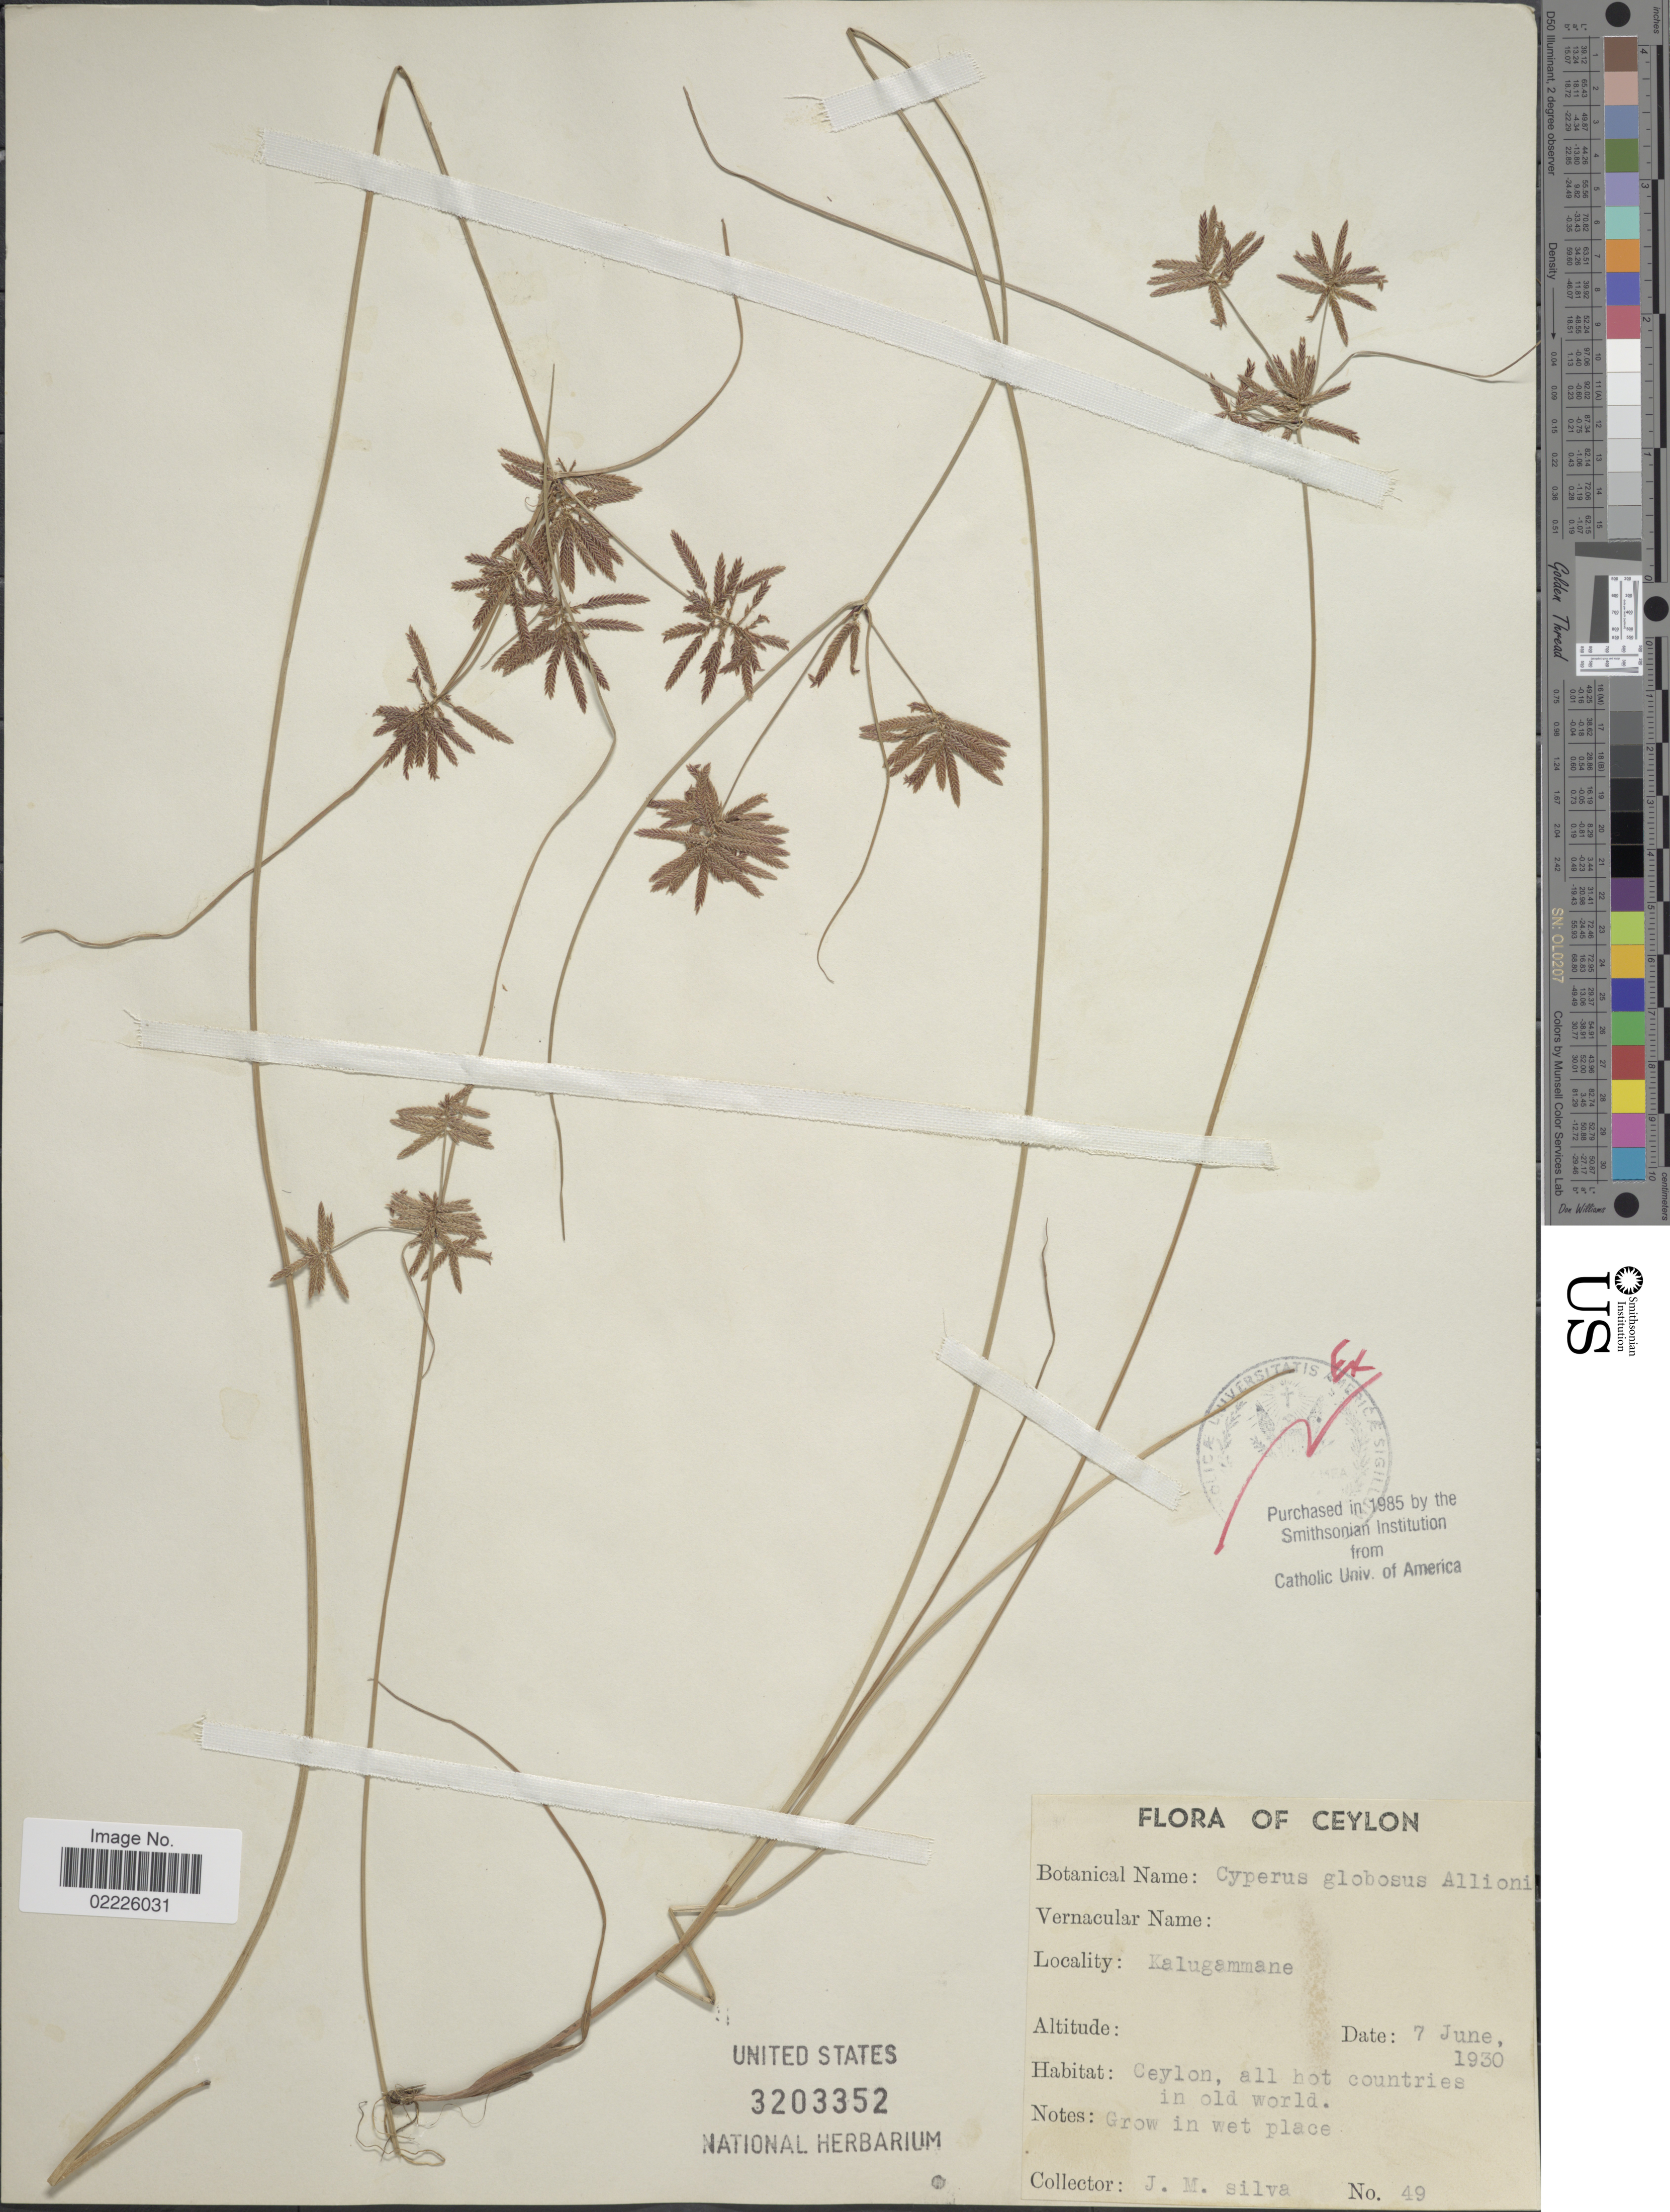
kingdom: Plantae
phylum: Tracheophyta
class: Liliopsida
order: Poales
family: Cyperaceae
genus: Cyperus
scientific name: Cyperus flavidus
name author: Retz.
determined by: Strong, Mark T., (BOT), Smithsonian Institution - National Museum of Natural History (UNITED STATES)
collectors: J. M. Silva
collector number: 49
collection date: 1930-06-07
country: Sri Lanka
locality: Ceylon, Kalugammane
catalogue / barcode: US 3203352